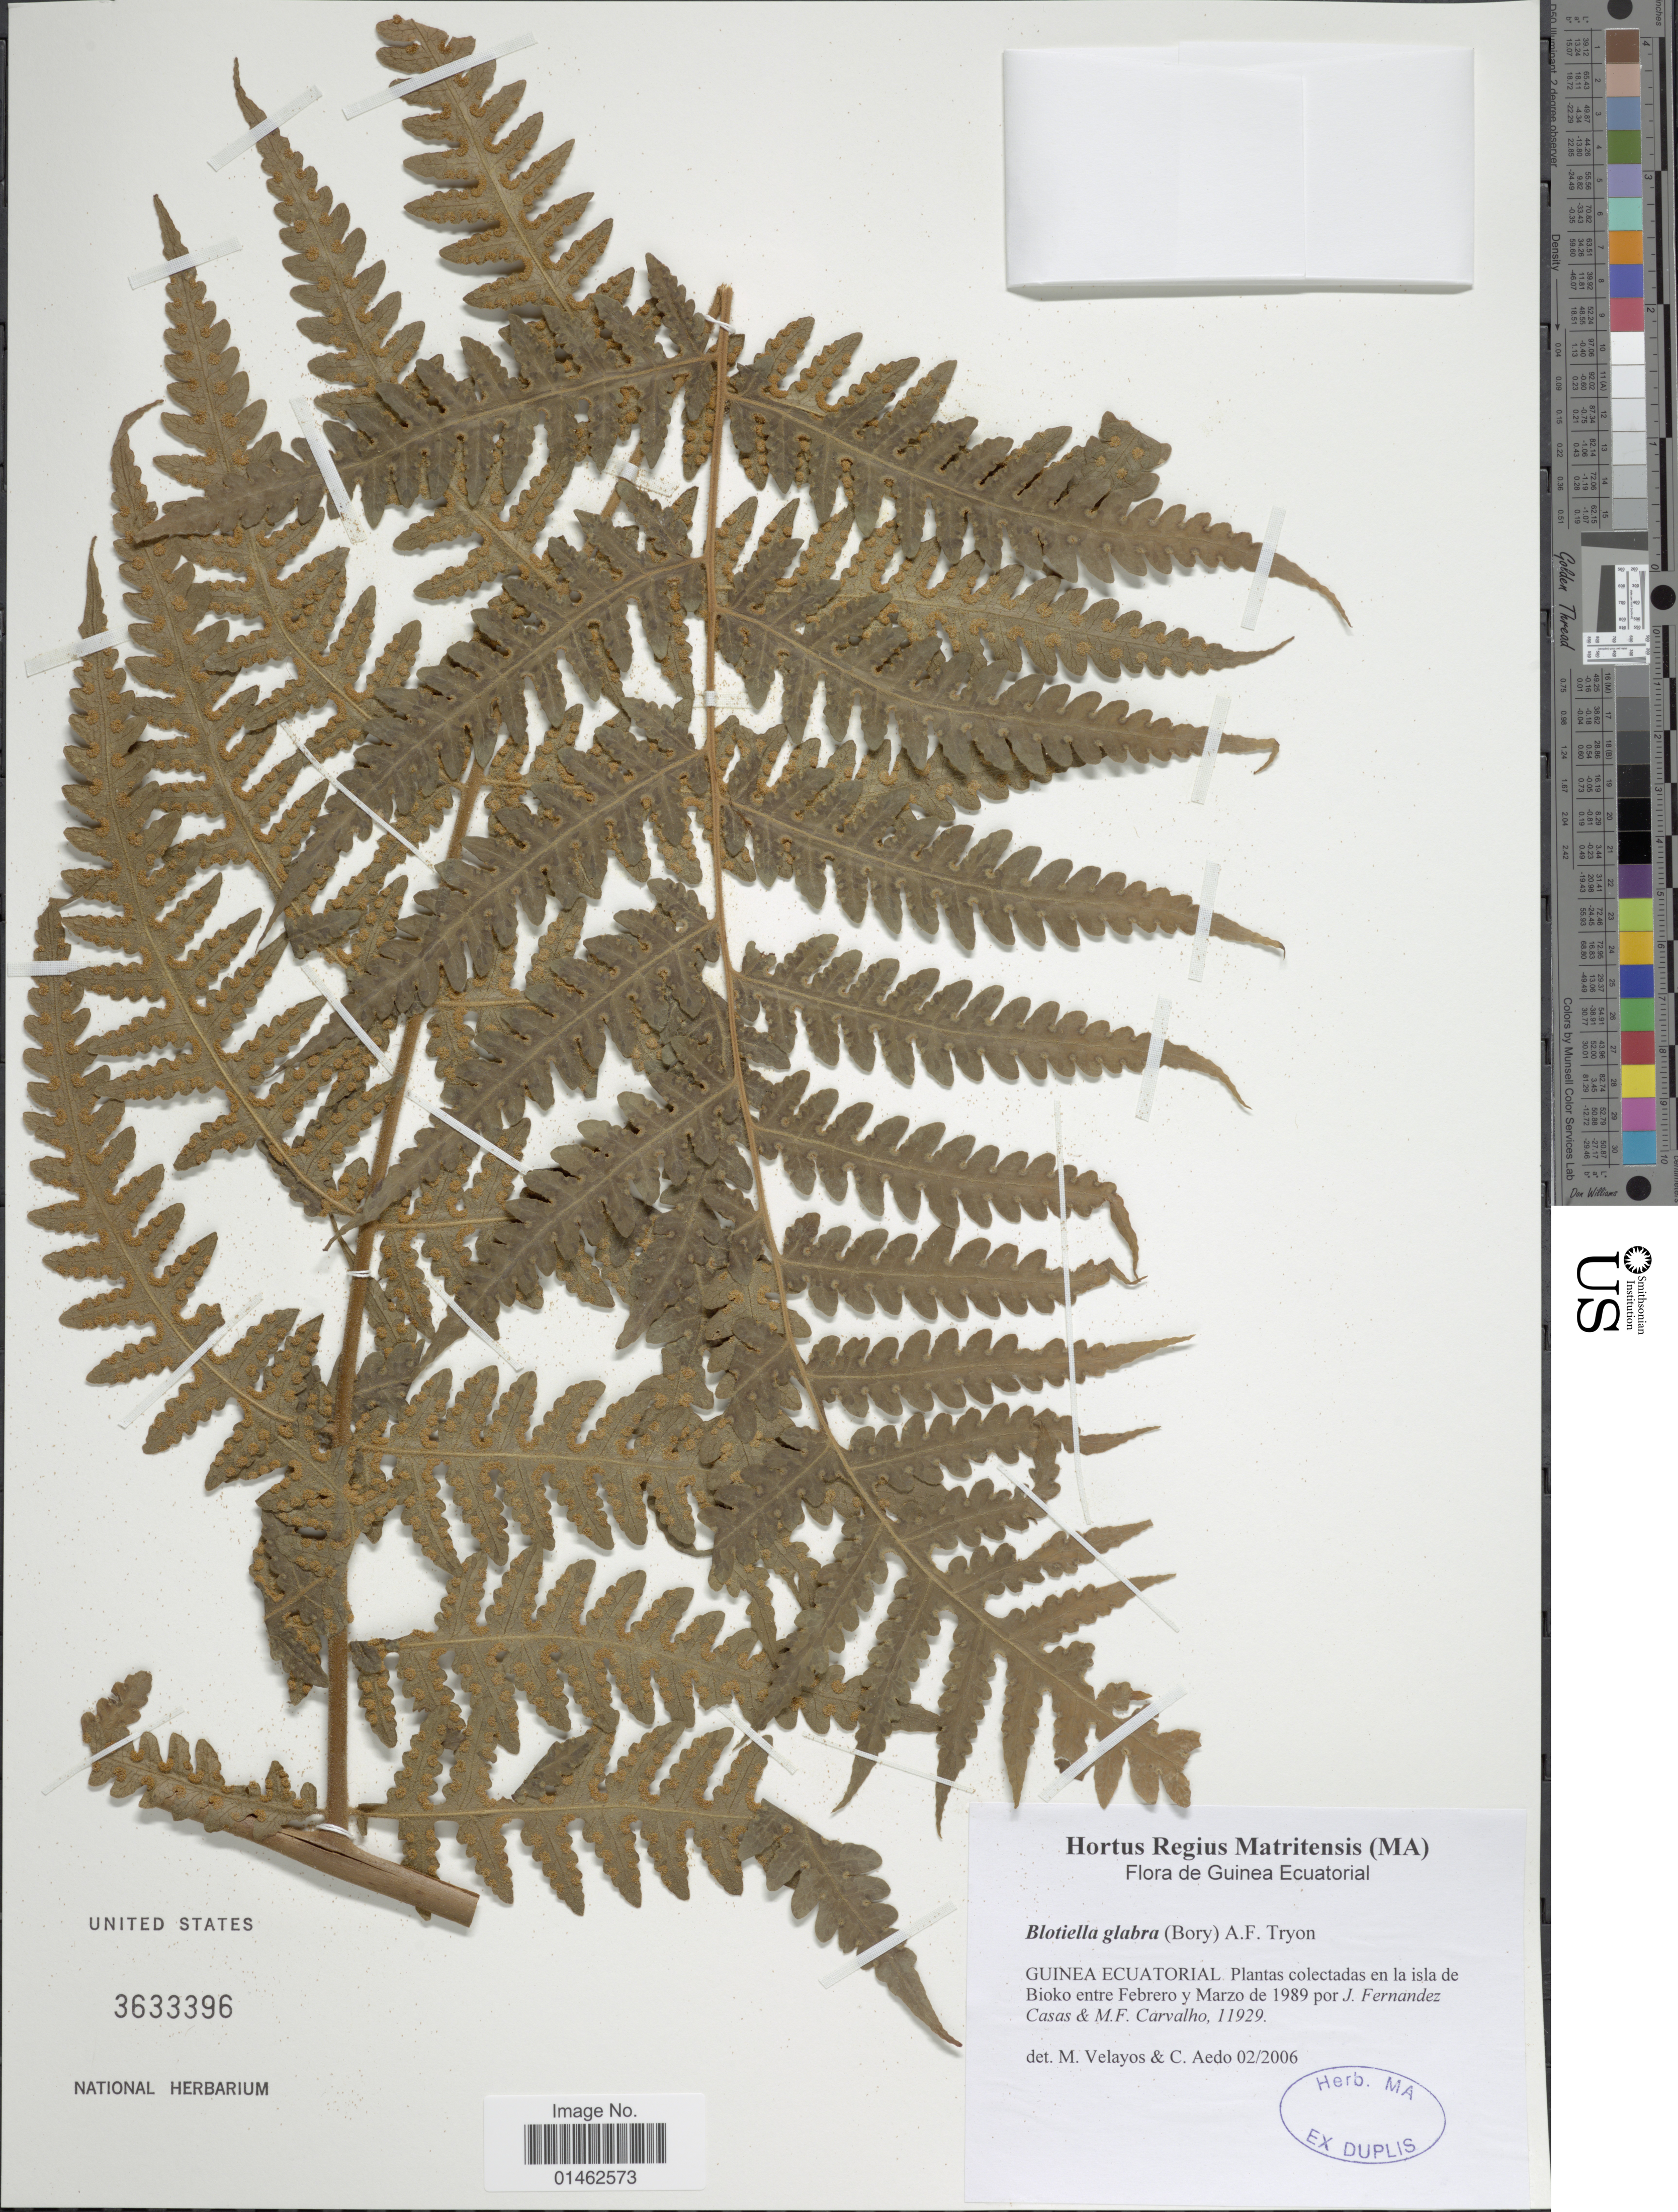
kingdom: Plantae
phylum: Tracheophyta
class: Polypodiopsida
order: Polypodiales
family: Dennstaedtiaceae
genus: Blotiella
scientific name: Blotiella glabra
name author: (Bory) R.M. Tryon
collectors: J. Casas & M. F. Carvalho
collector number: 11929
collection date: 1989-02/1989-03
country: Equatorial Guinea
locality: Plantas colectadas en la isla de Bioko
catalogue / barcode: US 3633396